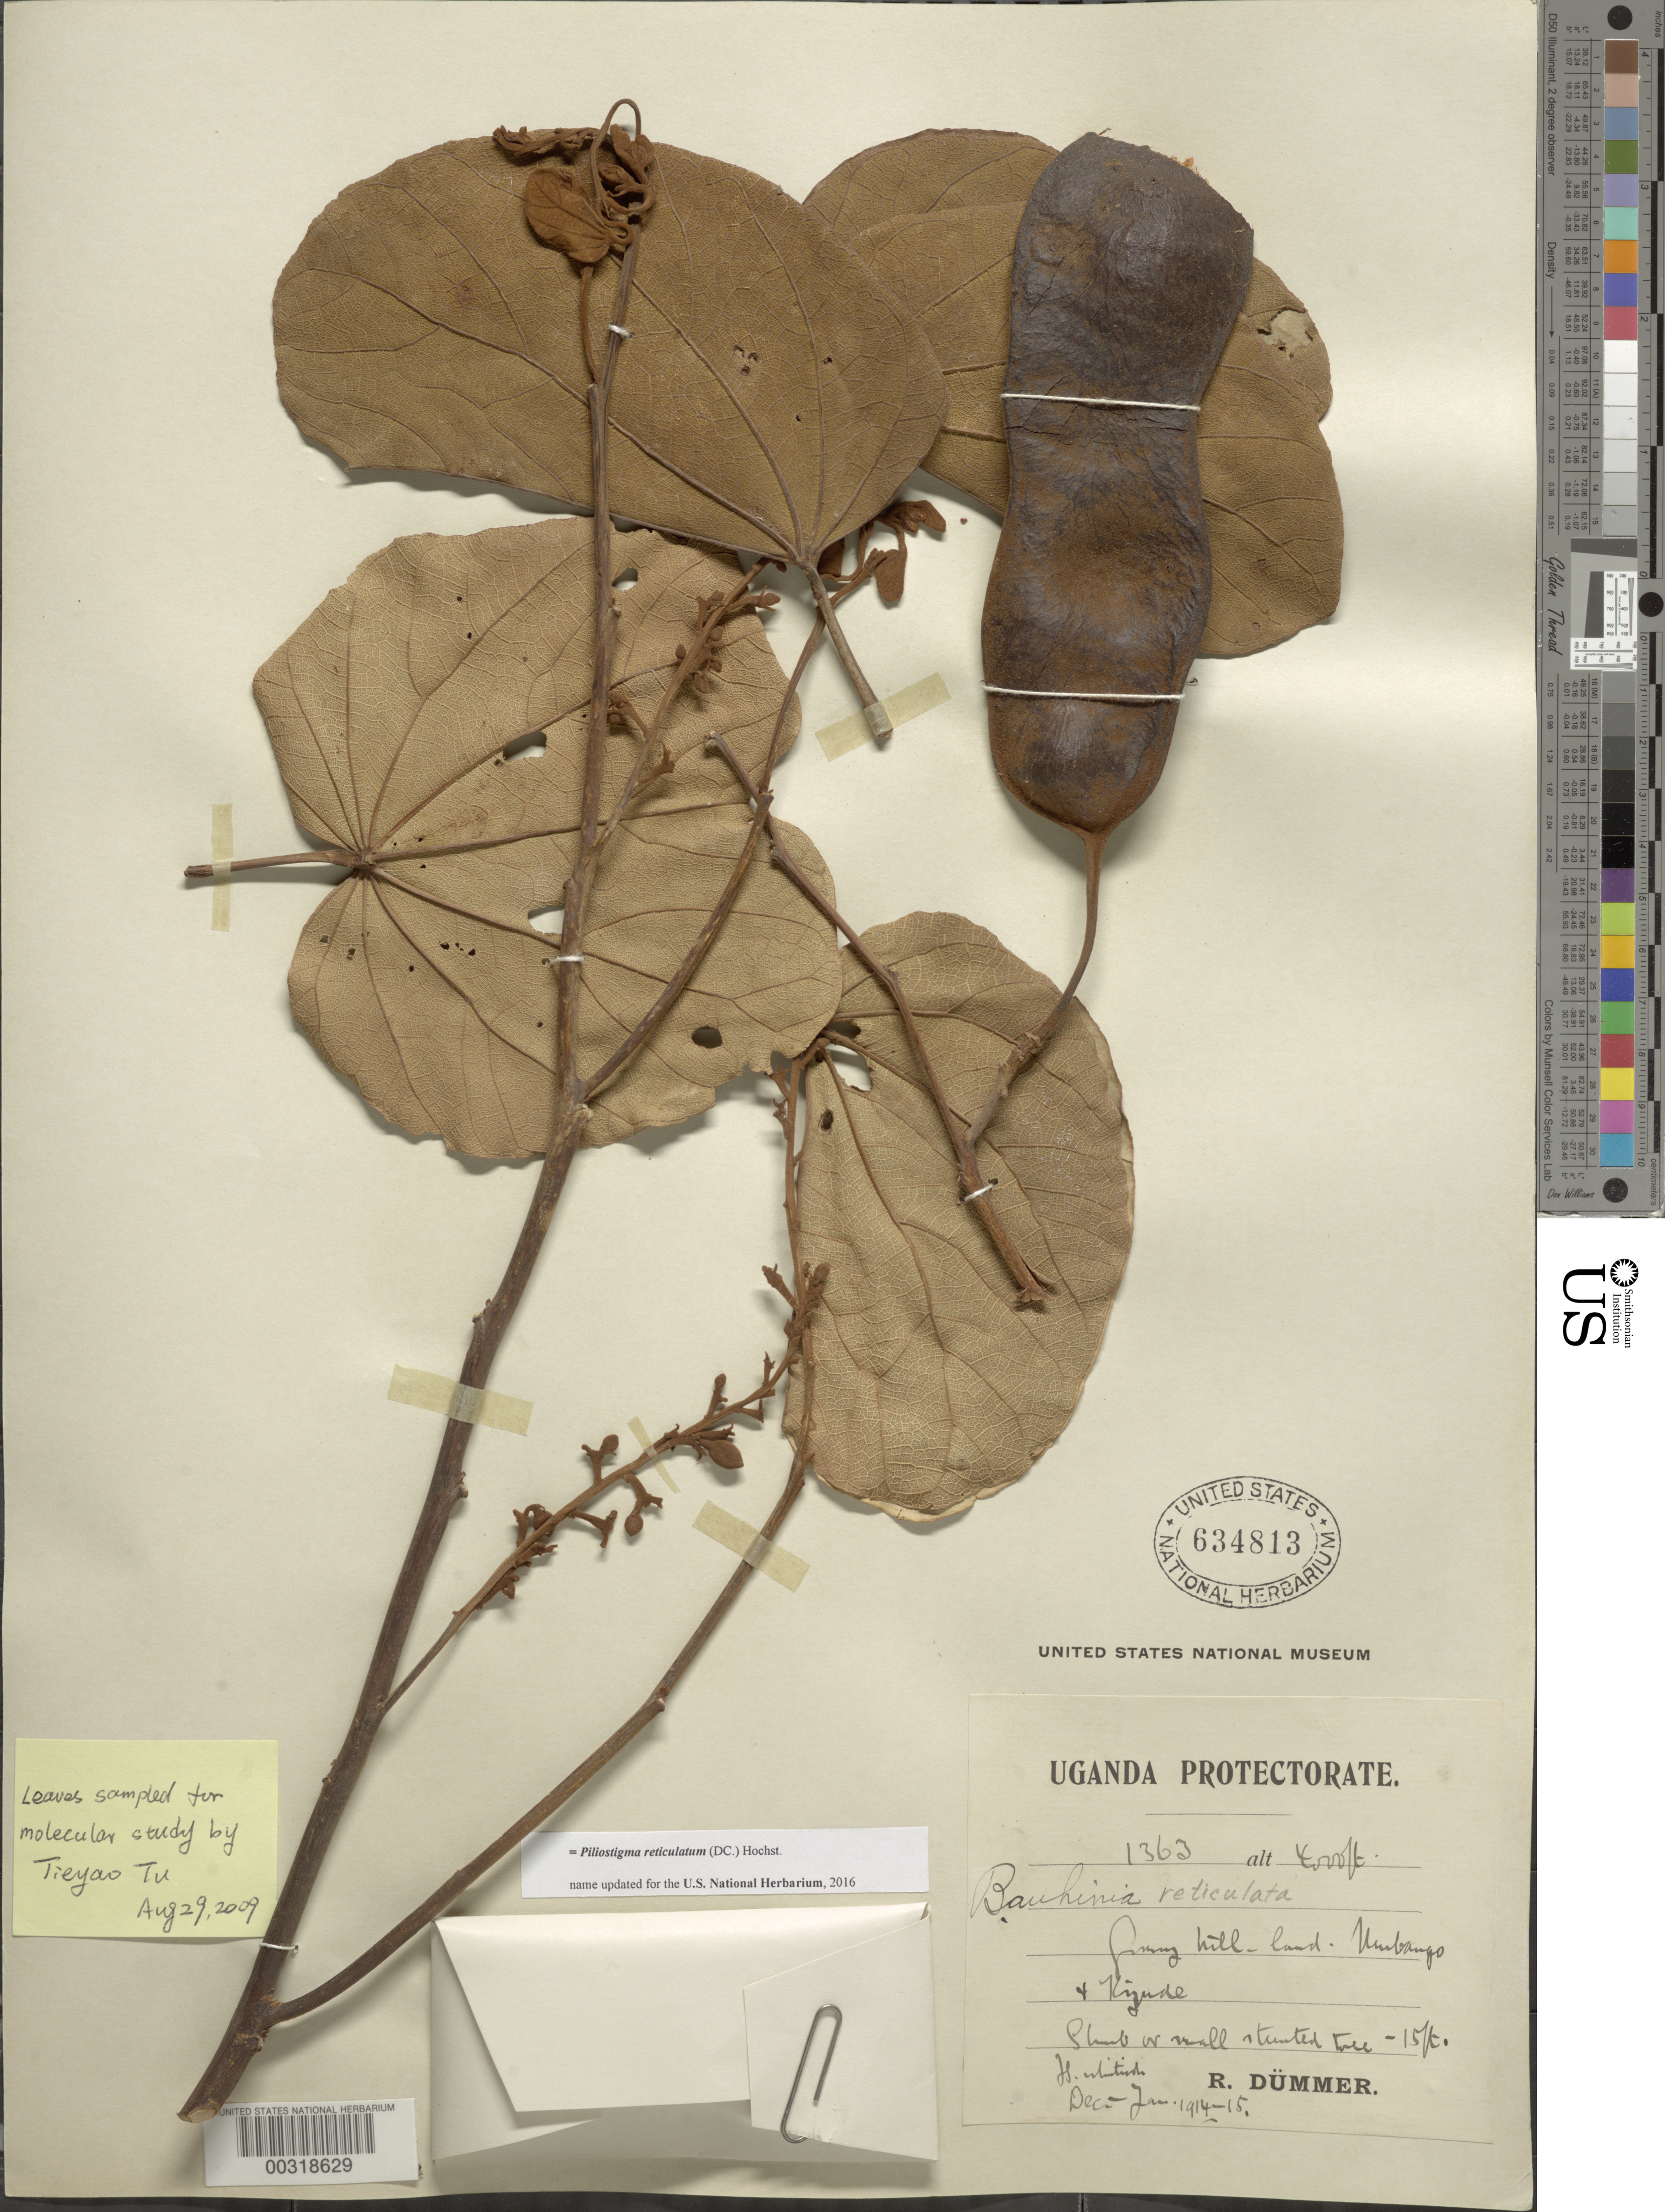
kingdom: Plantae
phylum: Tracheophyta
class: Magnoliopsida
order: Fabales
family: Fabaceae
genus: Piliostigma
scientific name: Piliostigma reticulatum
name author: (DC.) Hochst.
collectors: R. A. Dümmer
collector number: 1363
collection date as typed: Dec 1914 to -- Jan 1915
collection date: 1914-12/1915-01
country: Uganda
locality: Numbango and kizude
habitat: Hill land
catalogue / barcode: US 634813